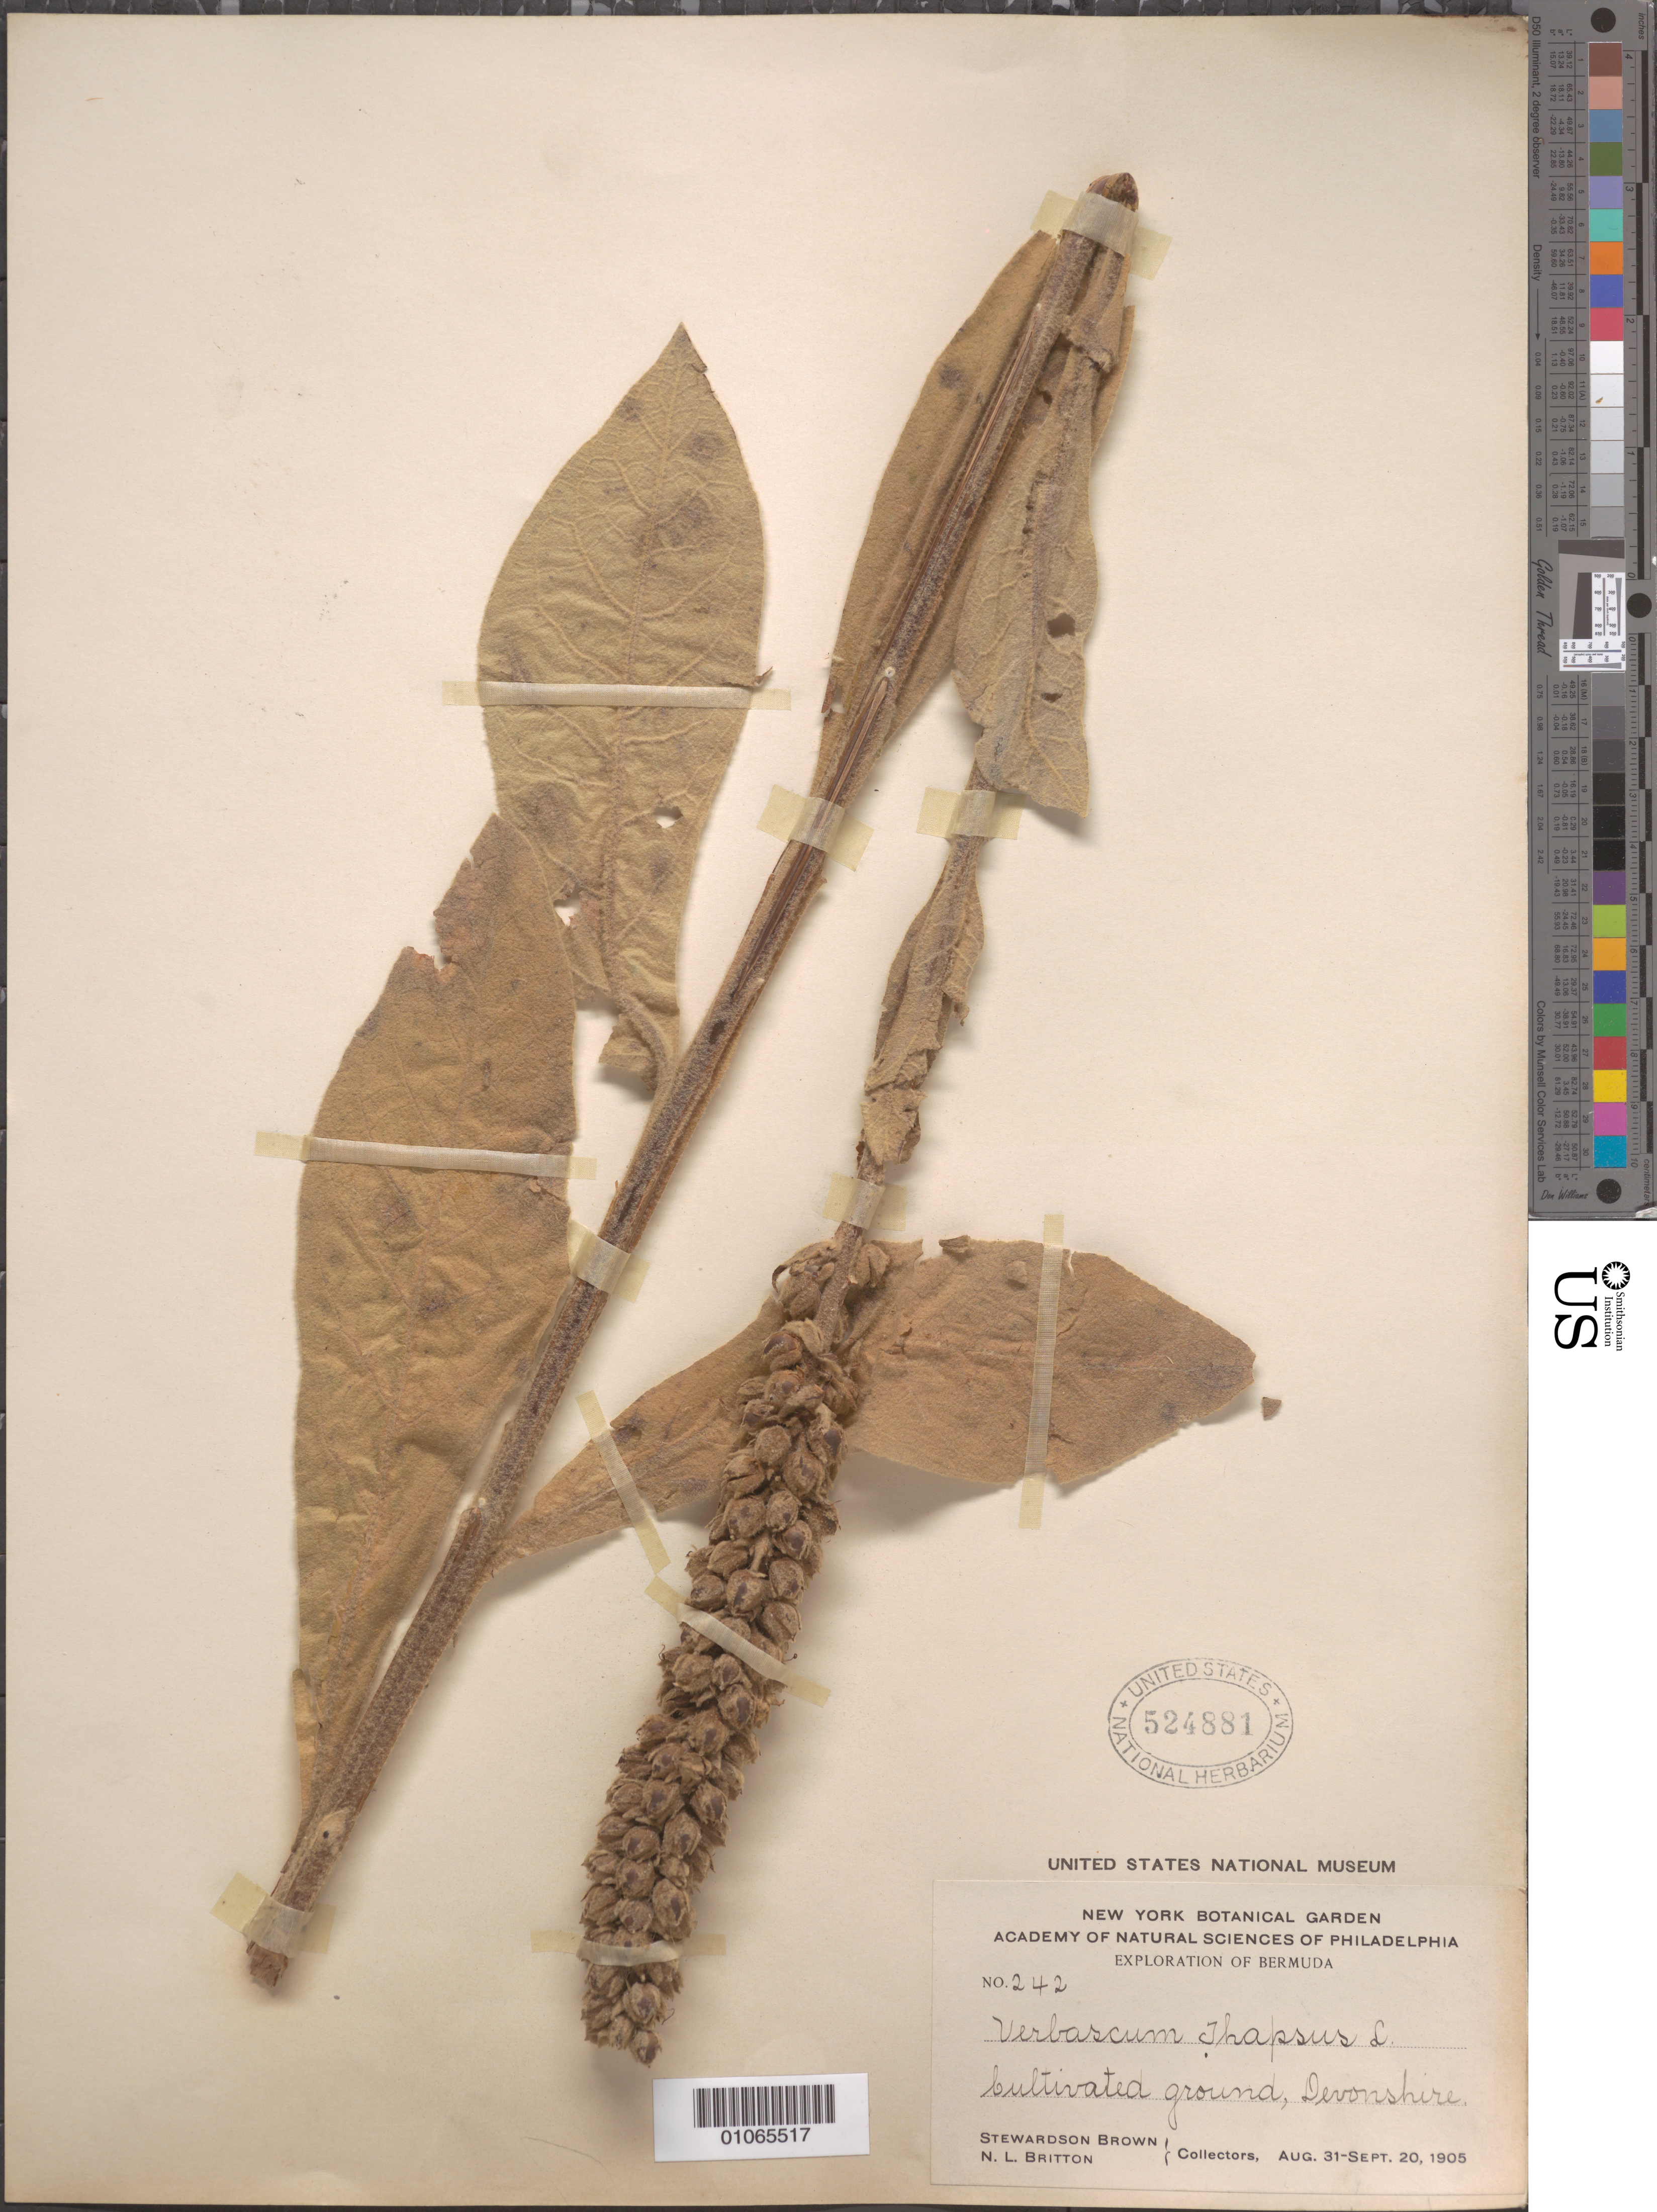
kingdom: Plantae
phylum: Tracheophyta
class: Magnoliopsida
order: Lamiales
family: Scrophulariaceae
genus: Verbascum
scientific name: Verbascum thapsus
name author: L.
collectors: S. Brown & N. Britton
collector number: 242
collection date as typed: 31 Aug 1905 to 20 Sep 1905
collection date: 1905-08-31/1905-09-20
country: Bermuda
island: Bermuda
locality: Devonshire, cultivated ground.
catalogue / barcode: US 524881